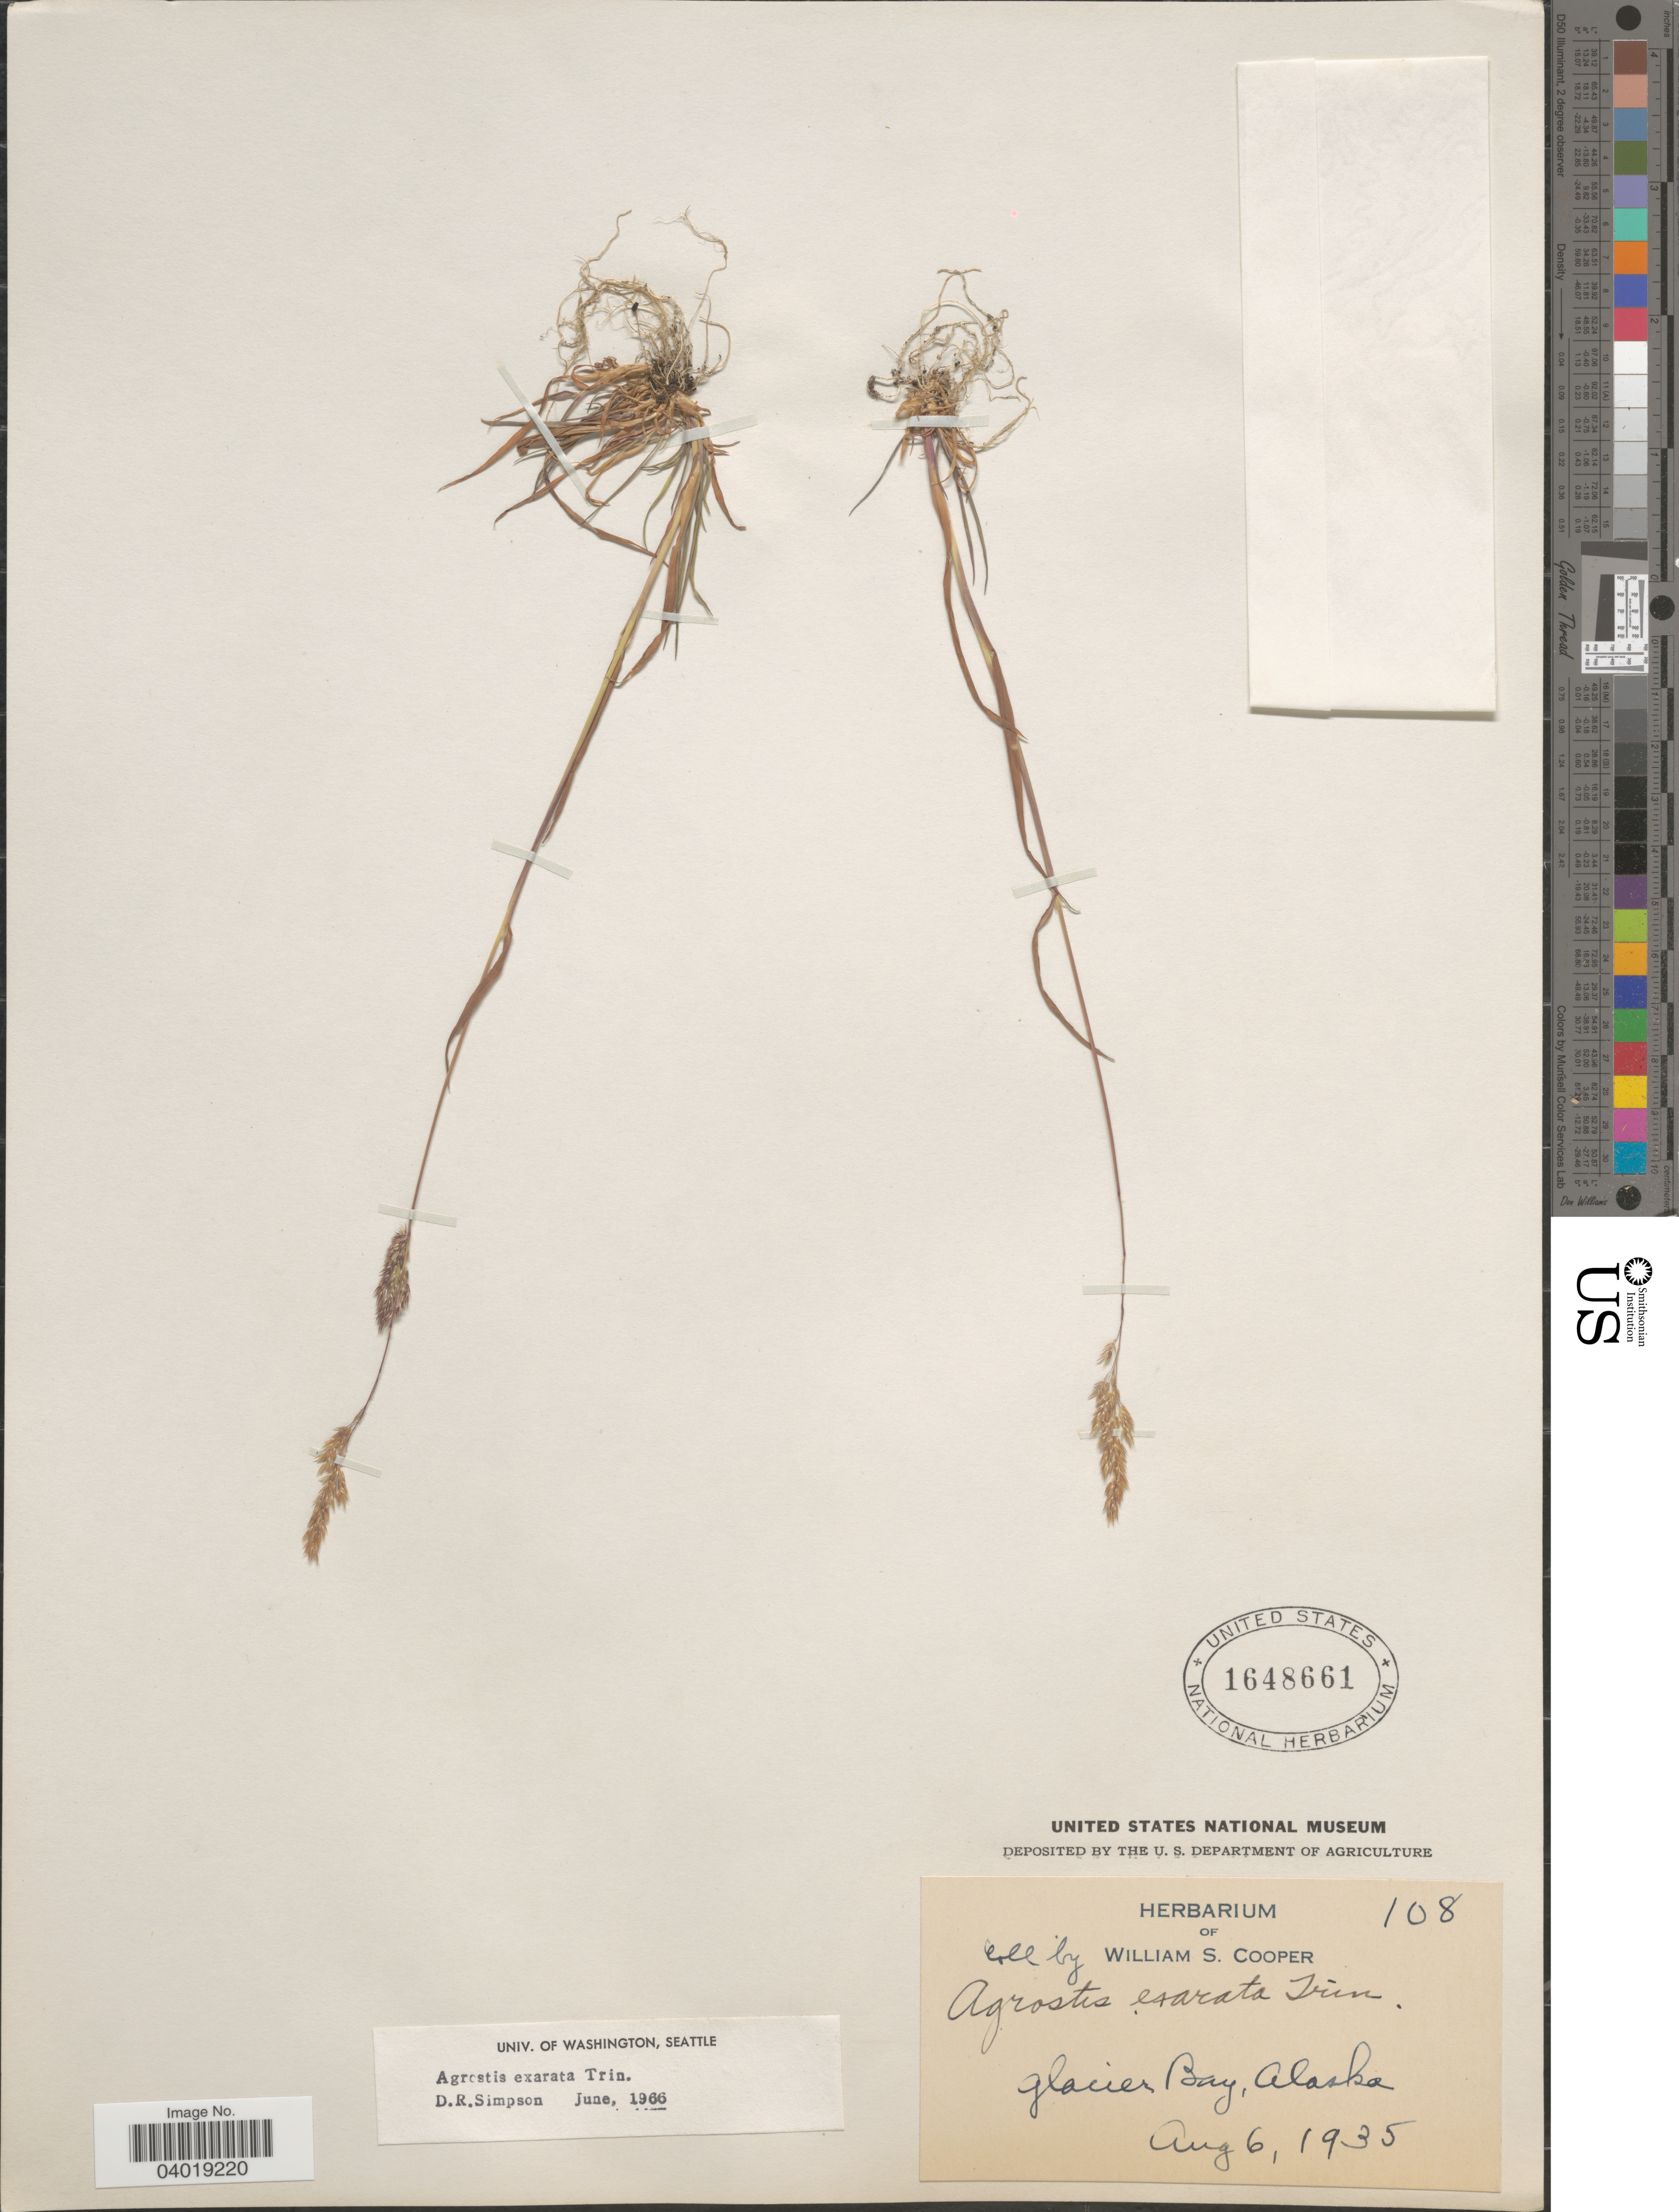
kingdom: Plantae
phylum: Tracheophyta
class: Liliopsida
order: Poales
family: Poaceae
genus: Agrostis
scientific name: Agrostis exarata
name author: Trin.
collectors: W. Cooper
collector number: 108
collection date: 1935-08-06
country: United States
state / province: Alaska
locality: Glacier Bay.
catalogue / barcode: US 1648661